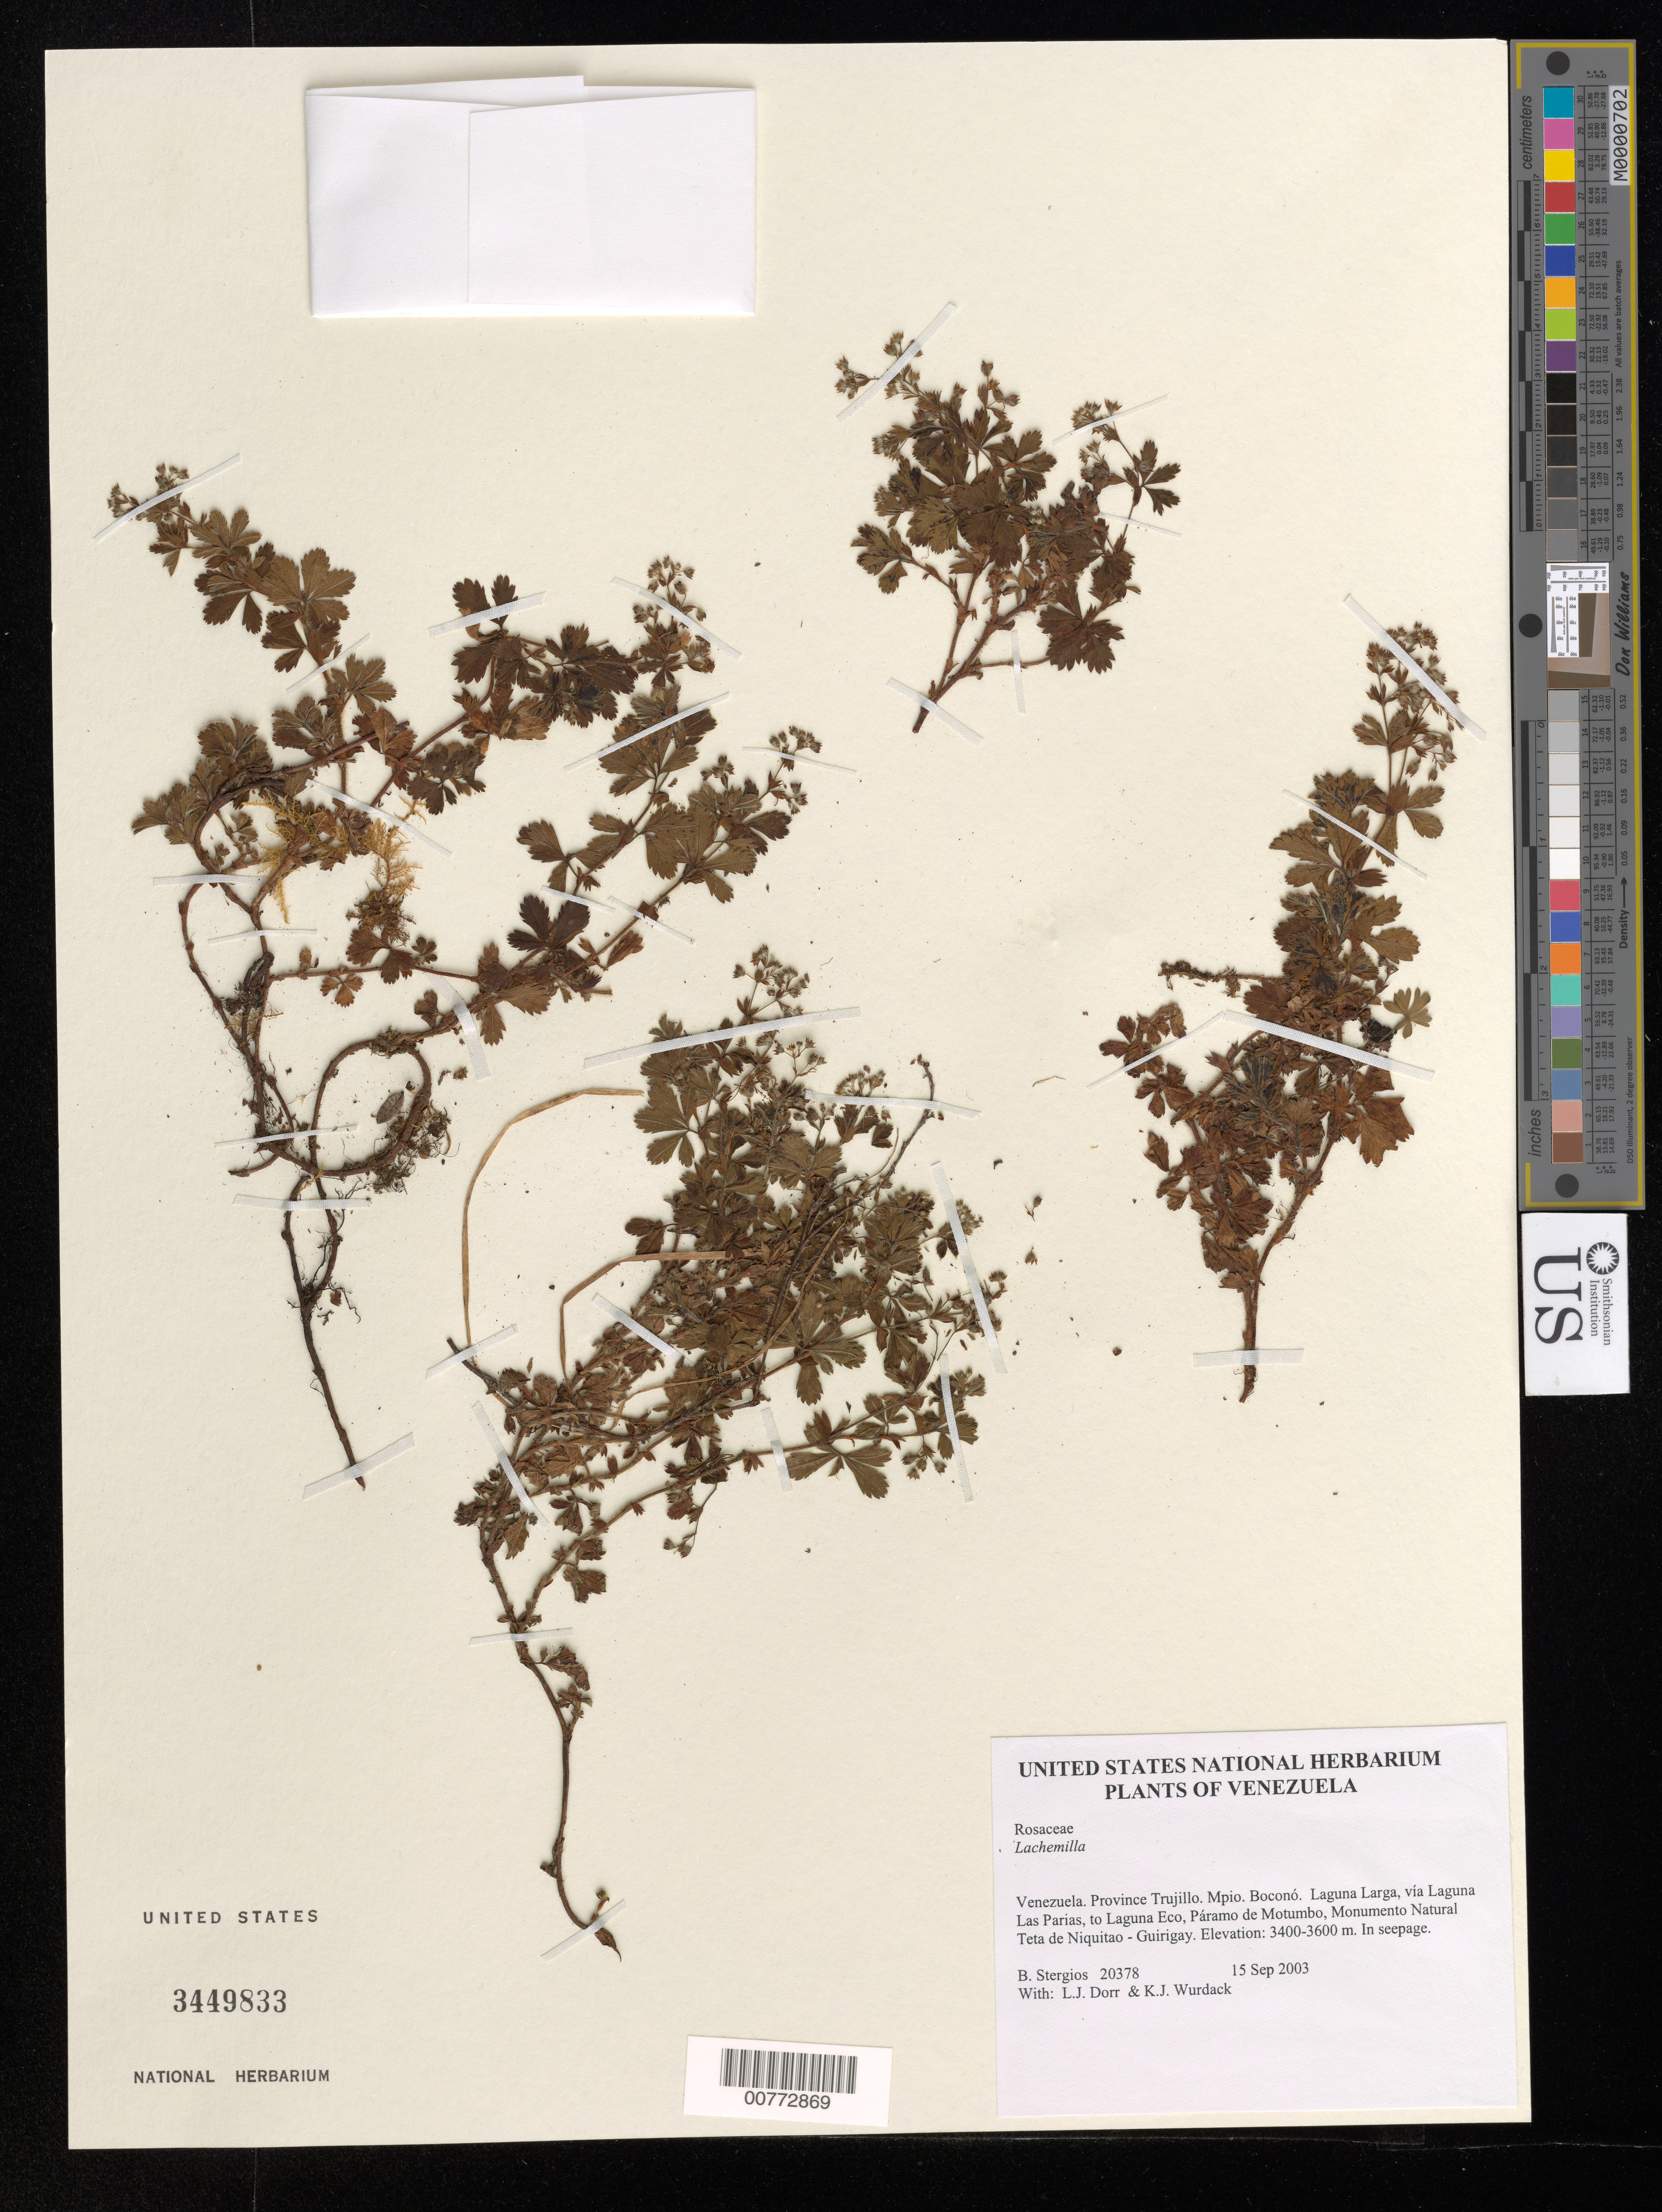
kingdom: Plantae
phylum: Tracheophyta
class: Magnoliopsida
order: Rosales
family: Rosaceae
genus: Lachemilla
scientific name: Lachemilla sp.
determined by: Dorr, L. J., (BOT), Smithsonian Institution - National Museum of Natural History (UNITED STATES)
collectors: B. G. Stergios, L. J. Dorr & K. Wurdack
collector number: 20378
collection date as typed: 15 Sep 2003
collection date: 2003-09-15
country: Venezuela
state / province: Trujillo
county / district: Boconó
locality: Laguna Larga, vía Laguna Las Parias, to Laguna Eco, Páramo de Motumbo, Monumento Natural Teta de Niquitao - Guirigay.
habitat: In seepage.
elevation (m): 3400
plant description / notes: PORT, QCA, US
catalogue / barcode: US 3449833